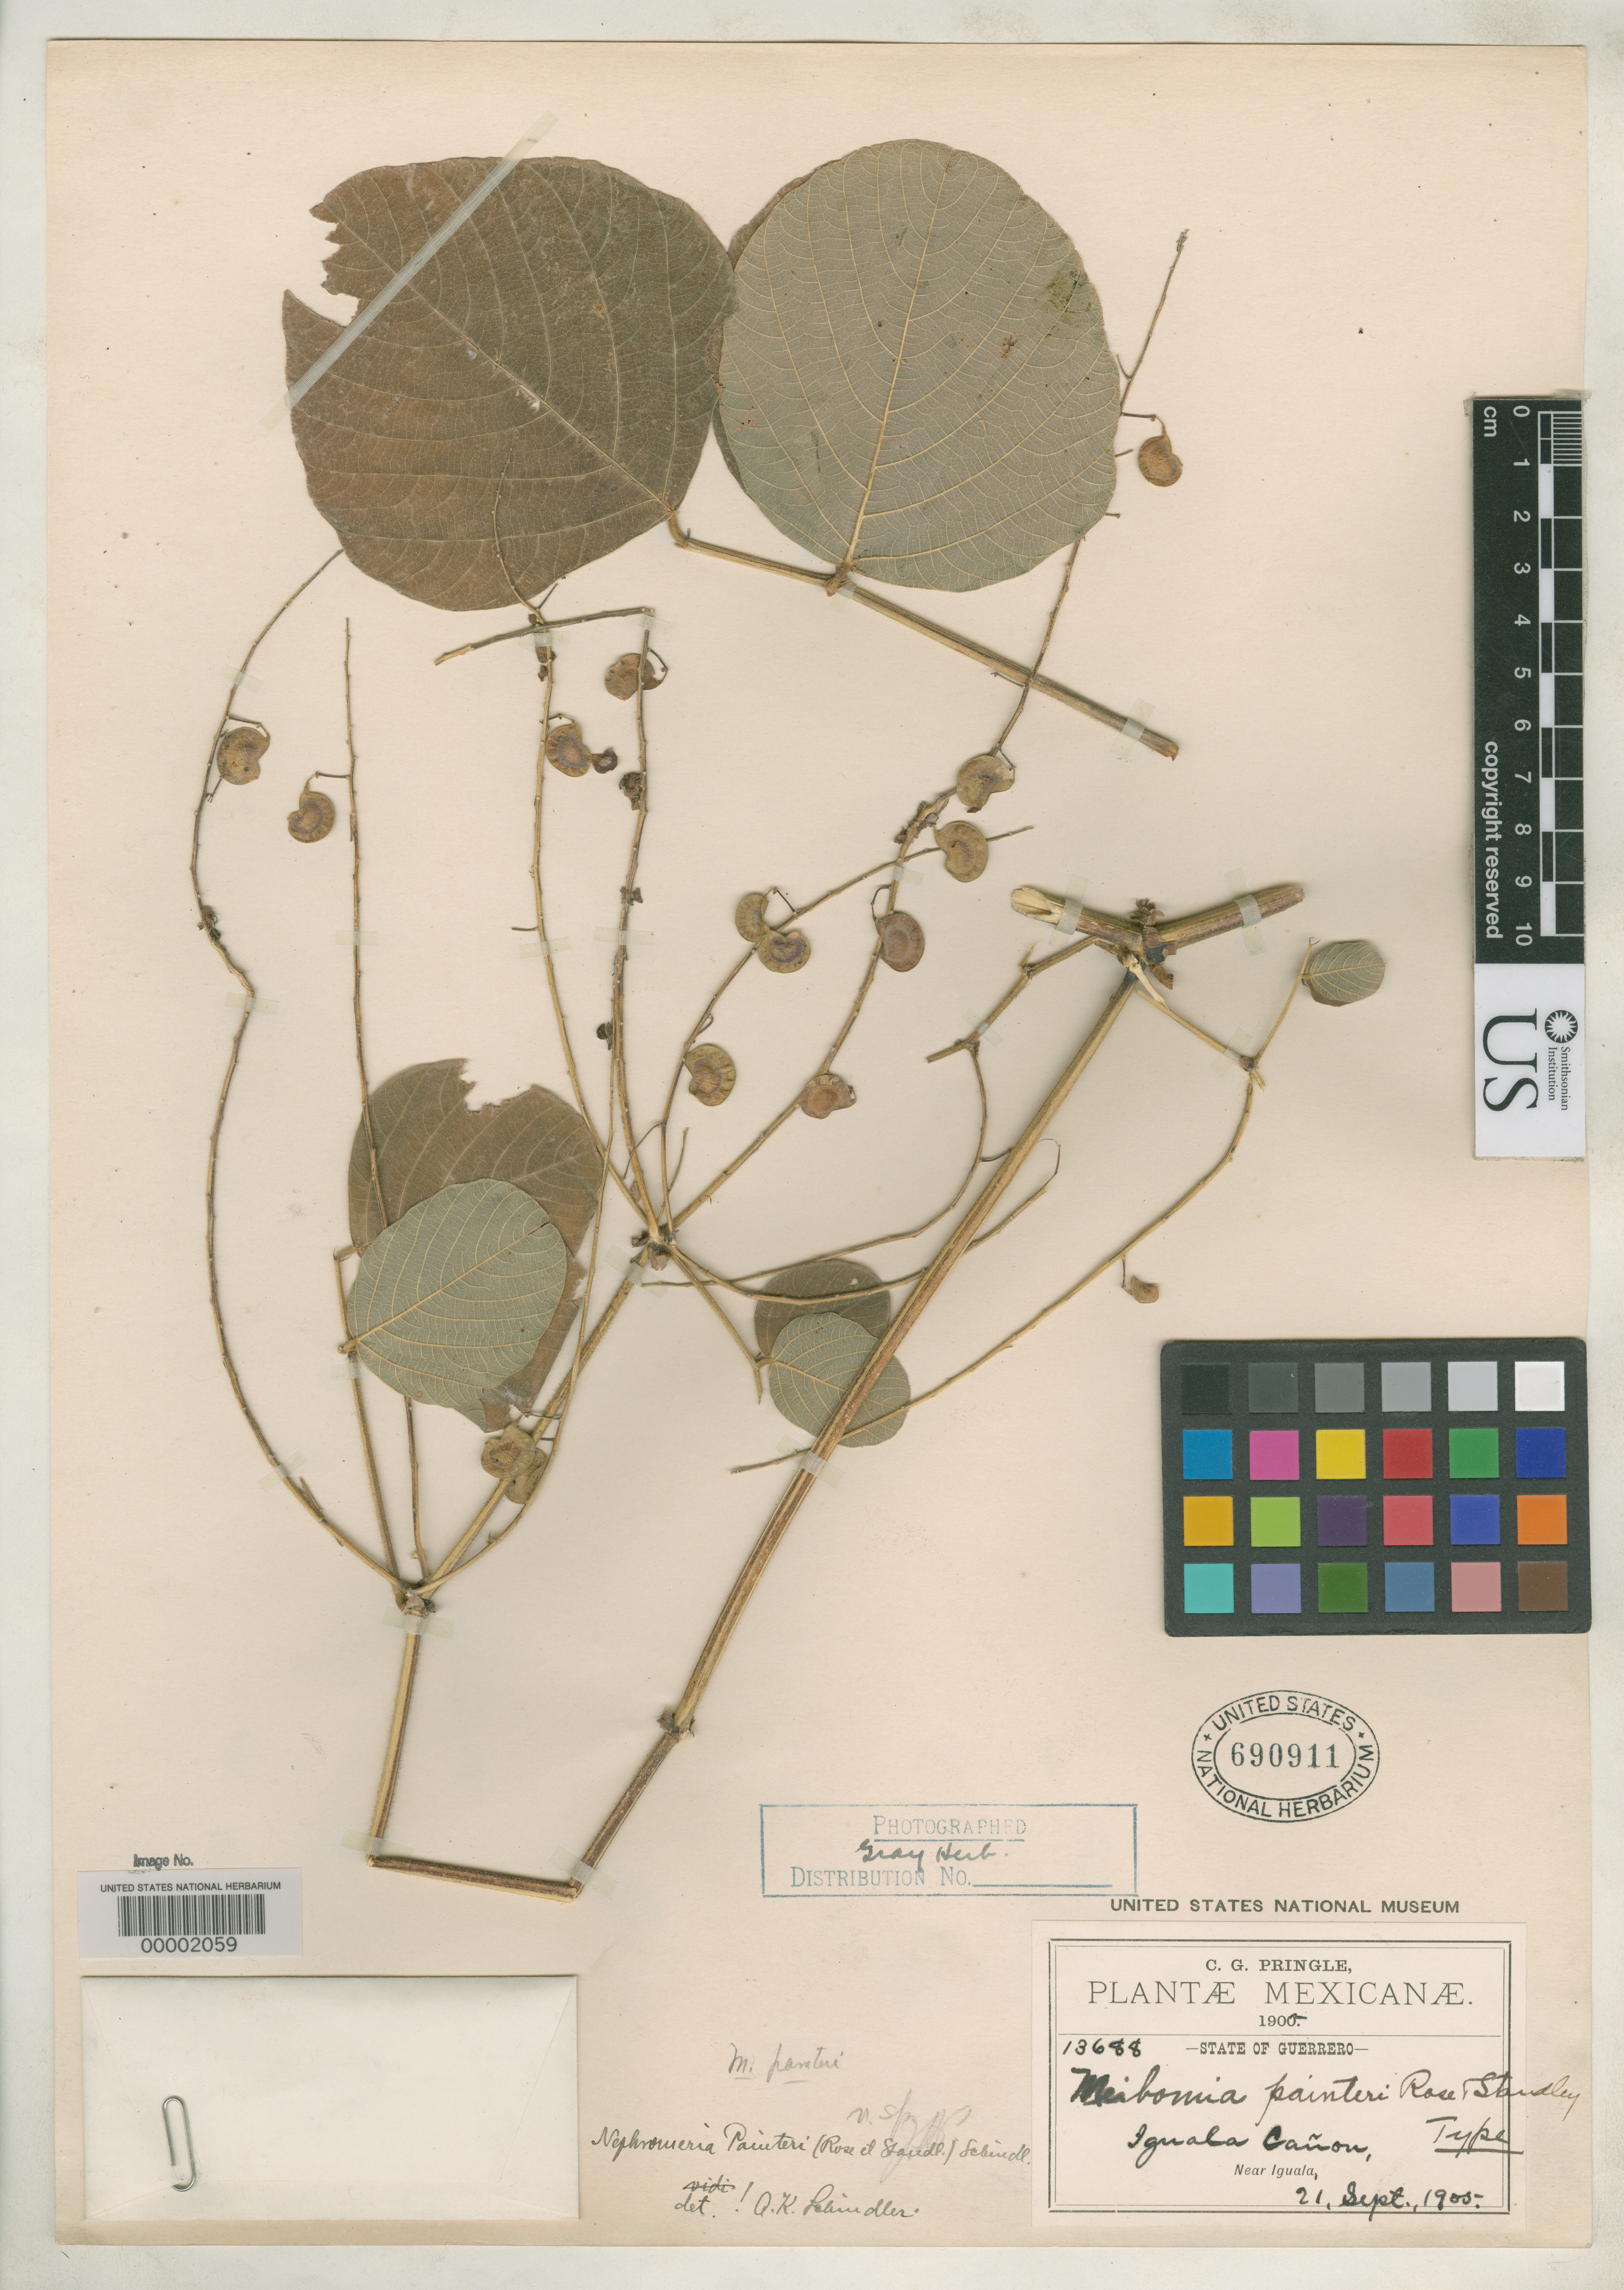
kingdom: Plantae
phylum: Tracheophyta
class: Magnoliopsida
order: Fabales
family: Fabaceae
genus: Meibomia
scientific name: Meibomia painteri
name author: Rose & Standl.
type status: Holotype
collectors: C. G. Pringle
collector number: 13688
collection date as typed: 21 Sep 1905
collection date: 1905-09-21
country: Mexico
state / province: Guerrero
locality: Iguala Canyon, near Iguala.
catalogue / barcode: US 690911